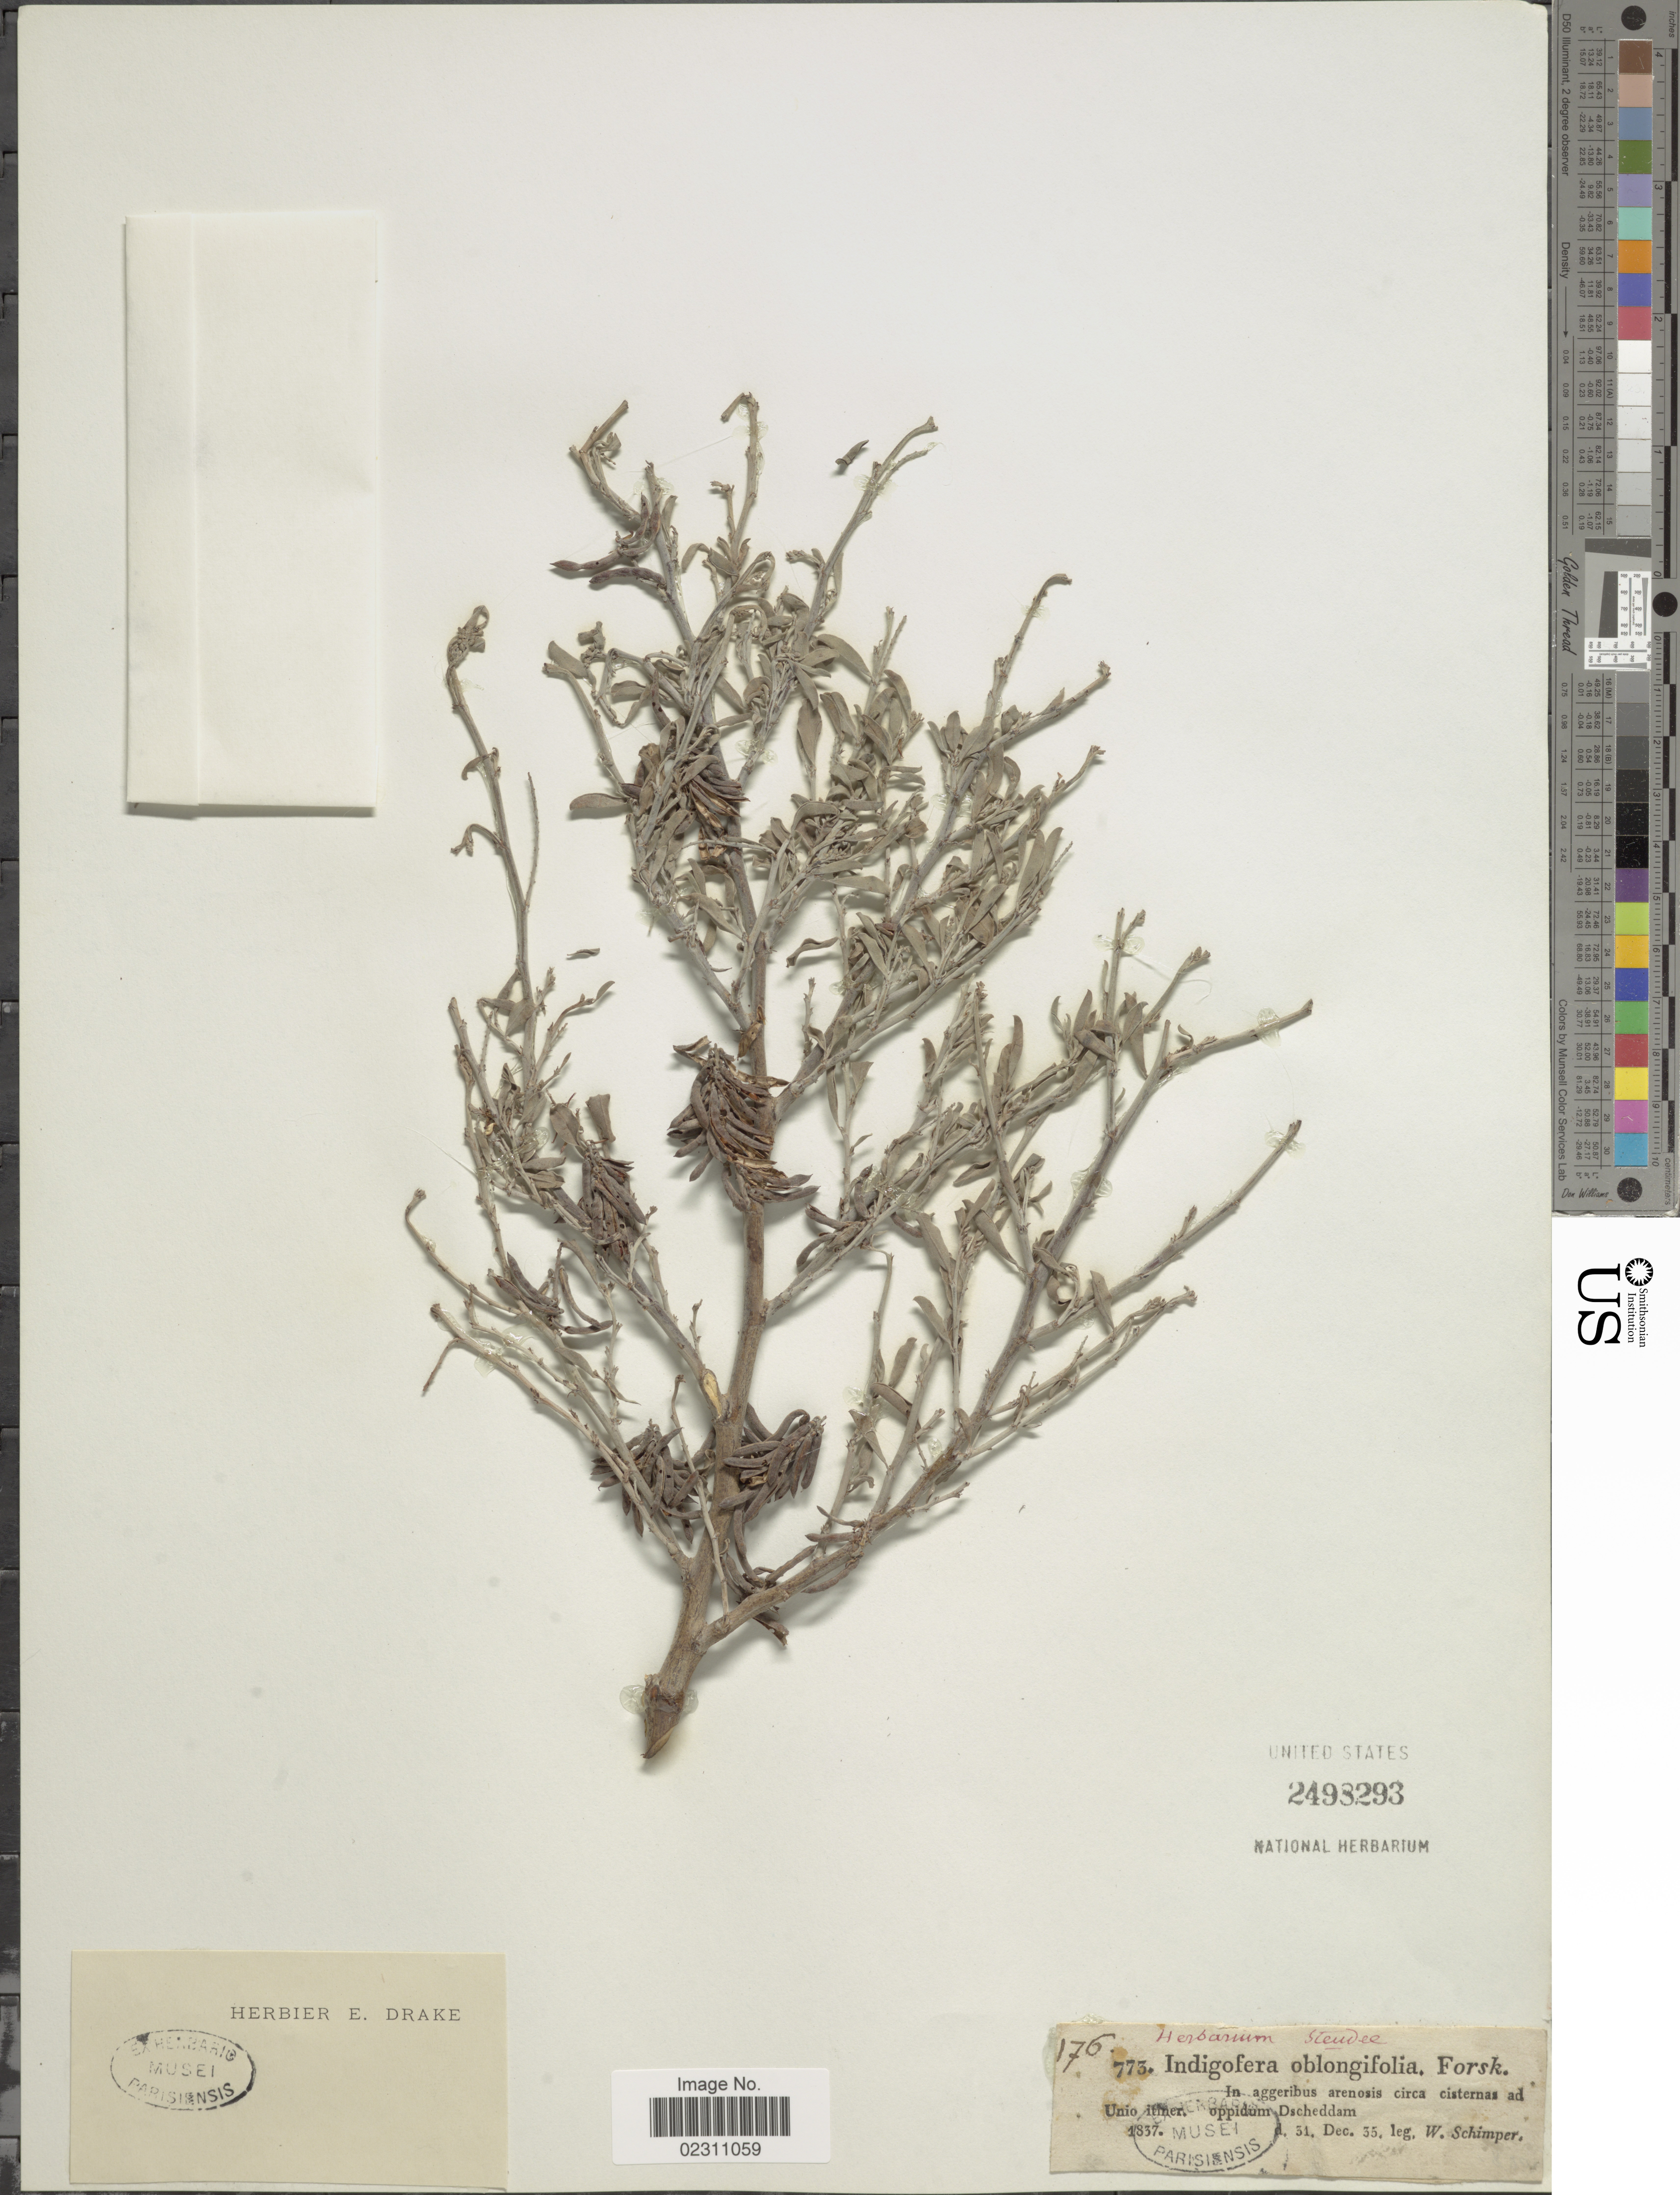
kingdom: Plantae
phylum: Tracheophyta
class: Magnoliopsida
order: Fabales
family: Fabaceae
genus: Indigofera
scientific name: Indigofera oblongifolia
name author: Forssk.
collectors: W. Schimper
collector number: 773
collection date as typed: Transcribed d/m/y: 31/12/35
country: Saudi Arabia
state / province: Makkah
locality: Unio itiner, oppidum Dscheddam [Jeddah]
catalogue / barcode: US 2498293